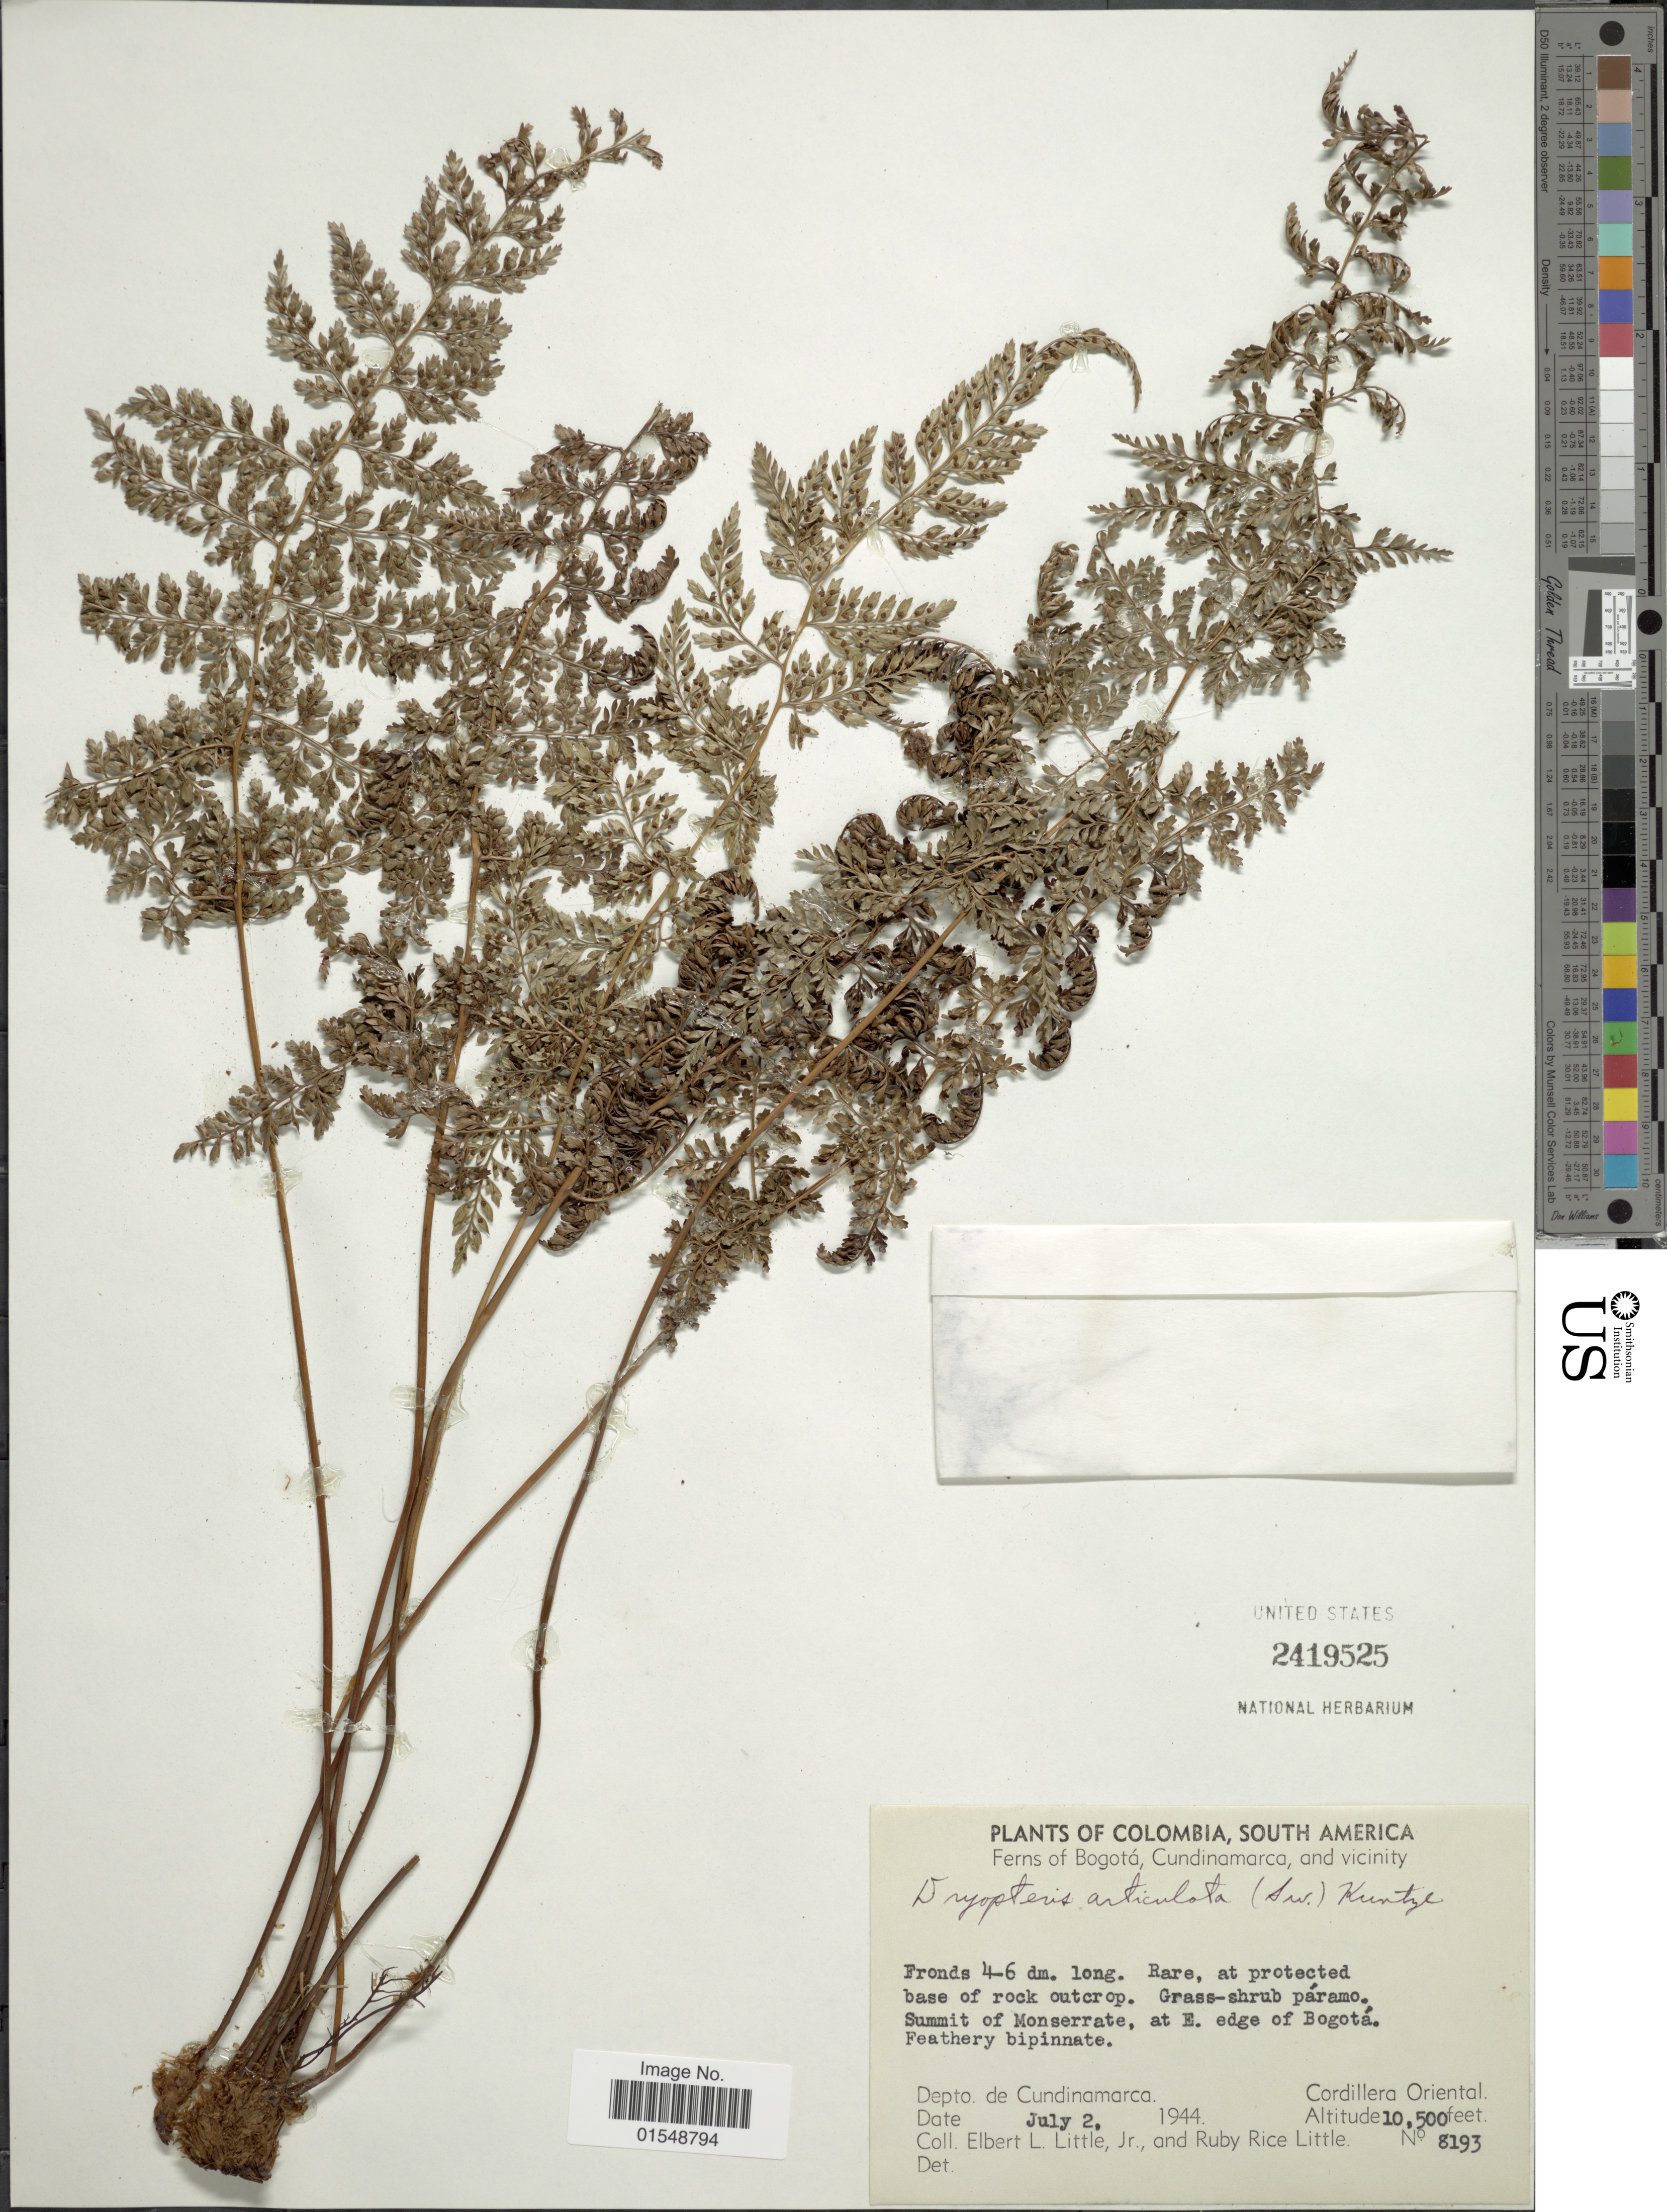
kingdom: Plantae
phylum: Tracheophyta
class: Polypodiopsida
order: Polypodiales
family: Dryopteridaceae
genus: Arachniodes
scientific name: Arachniodes denticulata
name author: (Sw.) Ching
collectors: E. L. Little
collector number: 8193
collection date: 1944-07-02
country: Colombia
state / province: Cundinamarca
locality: Bogotá, Cundinamarca, and vicinity, Grass- shrub páramo, summit of Monserrate, at E. edge of Bogotá, Cordillera Oriental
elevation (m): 3200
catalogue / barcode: US 2419525